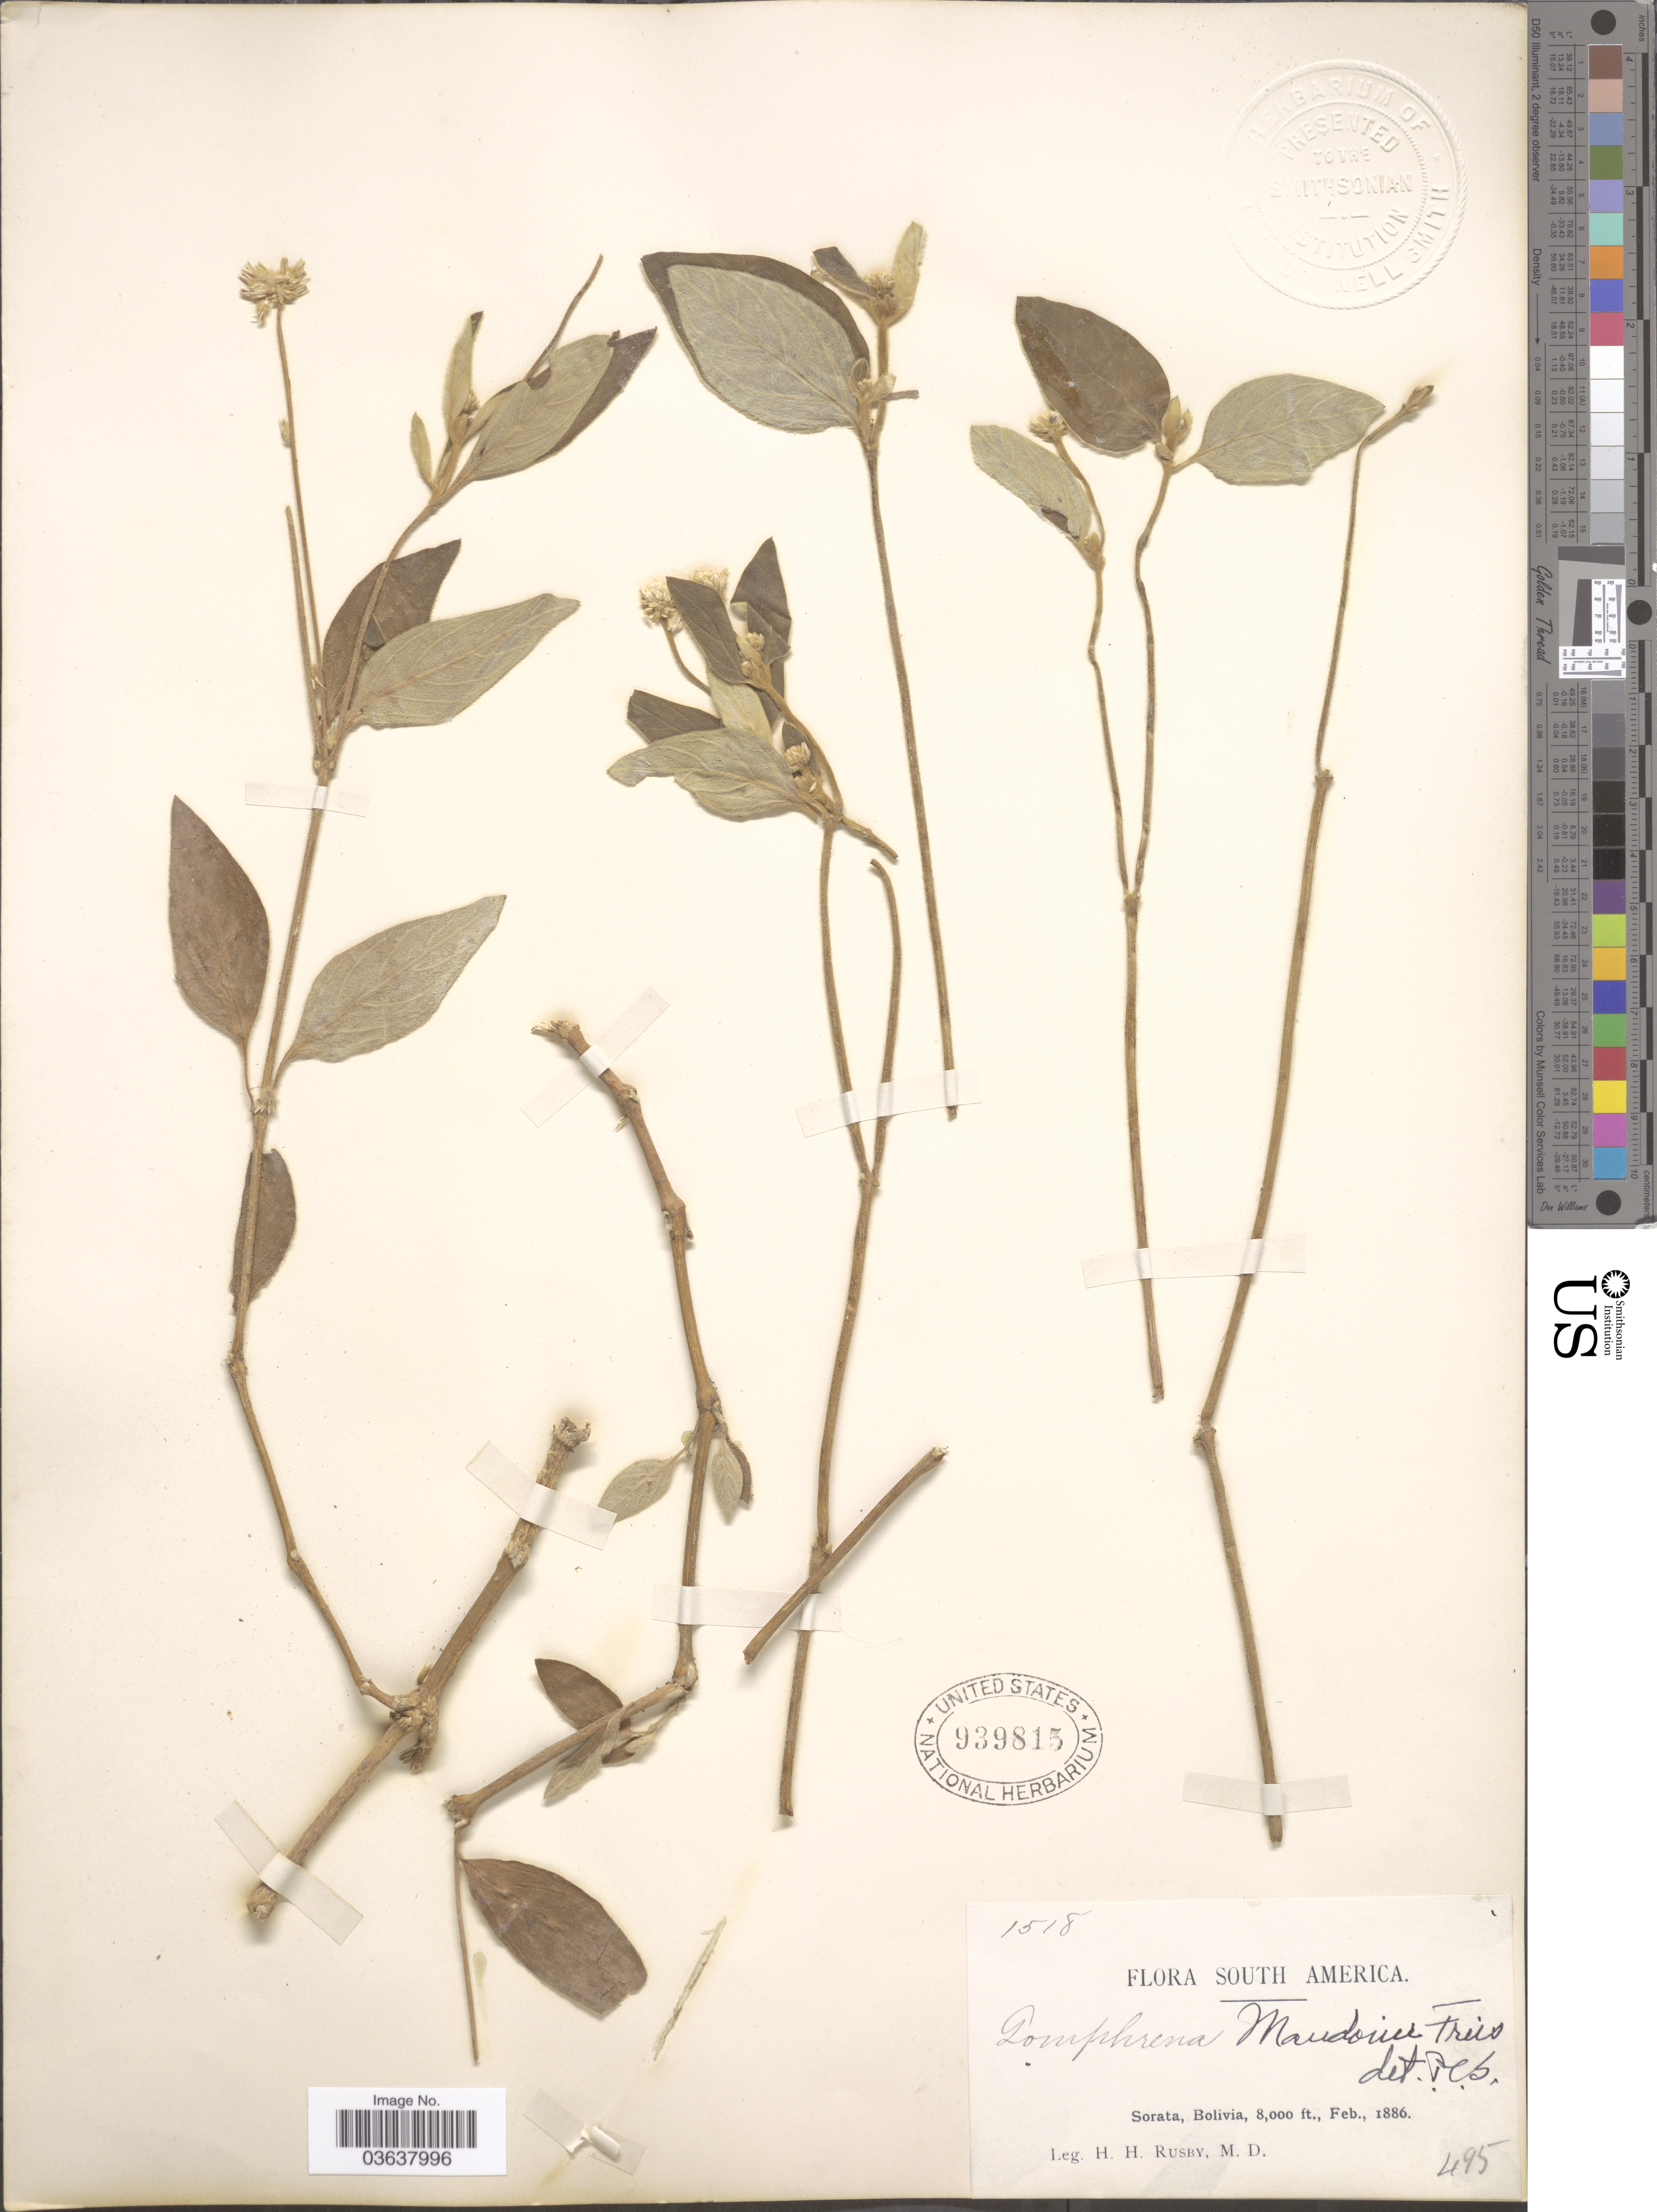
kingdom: Plantae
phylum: Tracheophyta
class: Magnoliopsida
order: Caryophyllales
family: Amaranthaceae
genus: Gomphrena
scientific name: Gomphrena mandonii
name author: R.E. Fr.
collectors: H. H. Rusby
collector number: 1518/495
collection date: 1886-02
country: Bolivia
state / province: La Páz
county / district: Larecaja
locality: Sorata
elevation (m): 2438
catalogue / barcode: US 939815